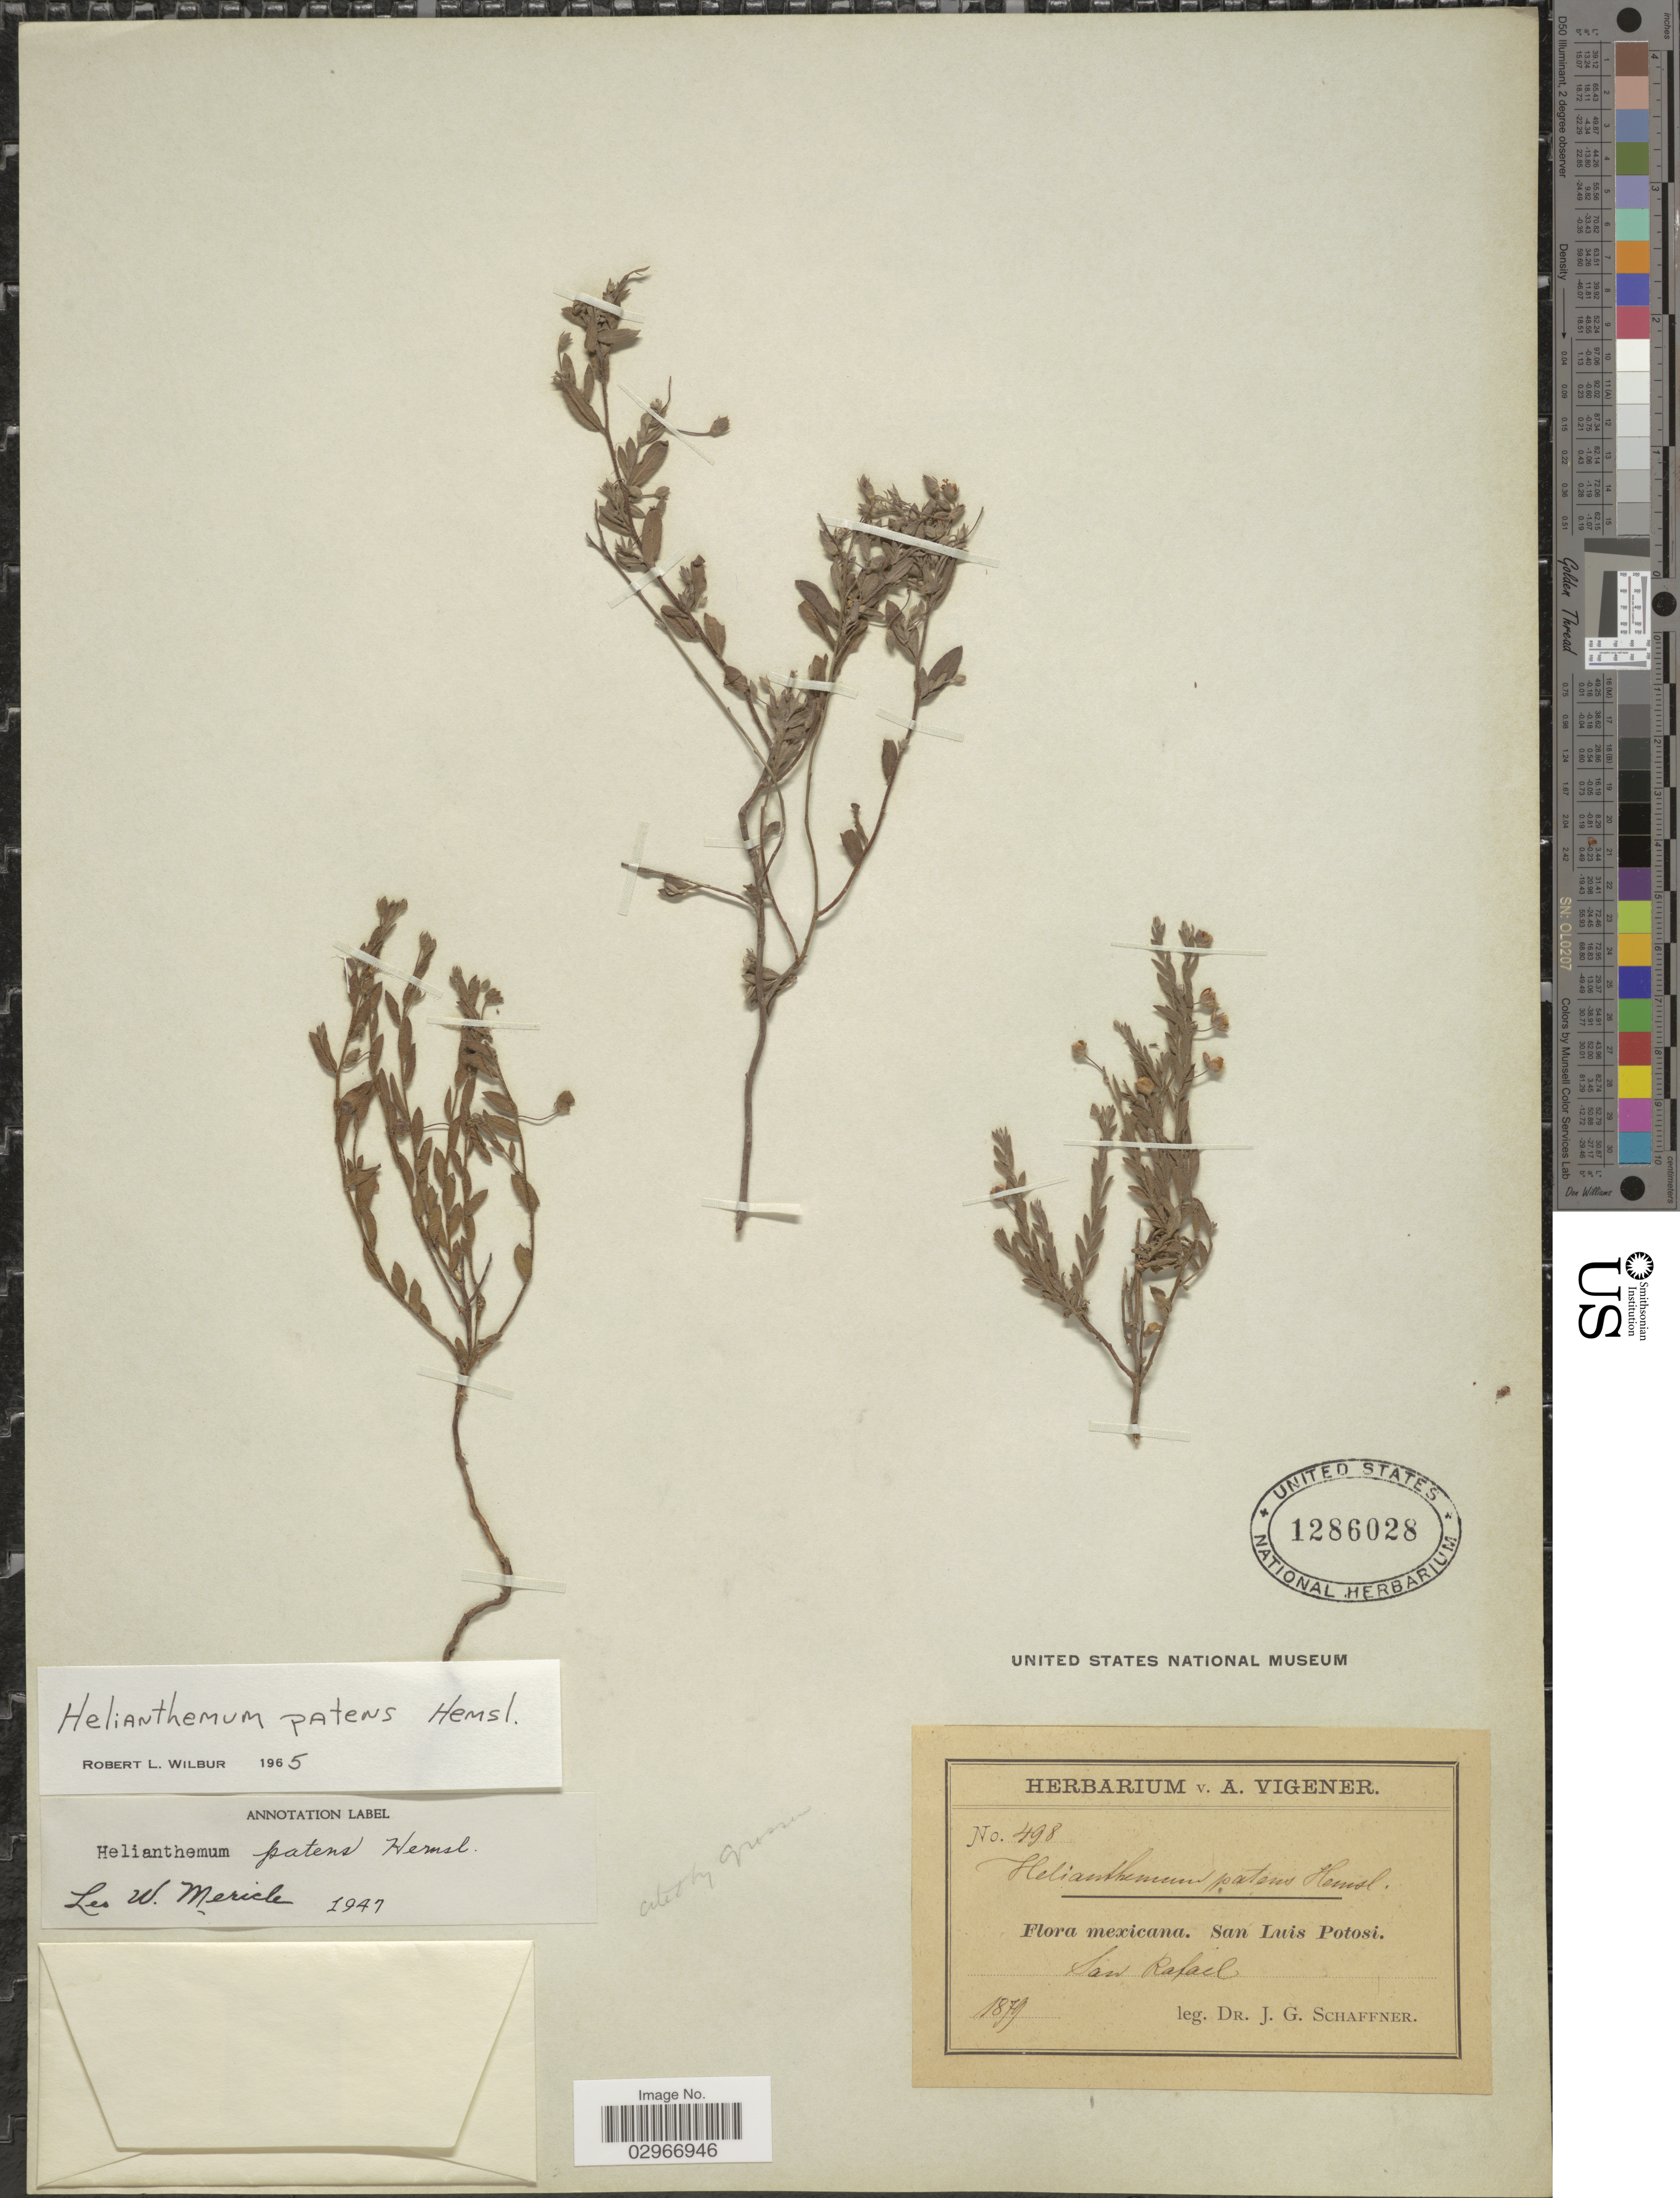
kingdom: Plantae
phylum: Tracheophyta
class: Magnoliopsida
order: Malvales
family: Cistaceae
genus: Helianthemum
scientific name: Helianthemum patens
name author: Hemsl.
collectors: J. G. Schaffner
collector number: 498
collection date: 1879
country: Mexico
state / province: San Luis Potosí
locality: San Rafael.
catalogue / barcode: US 1286028